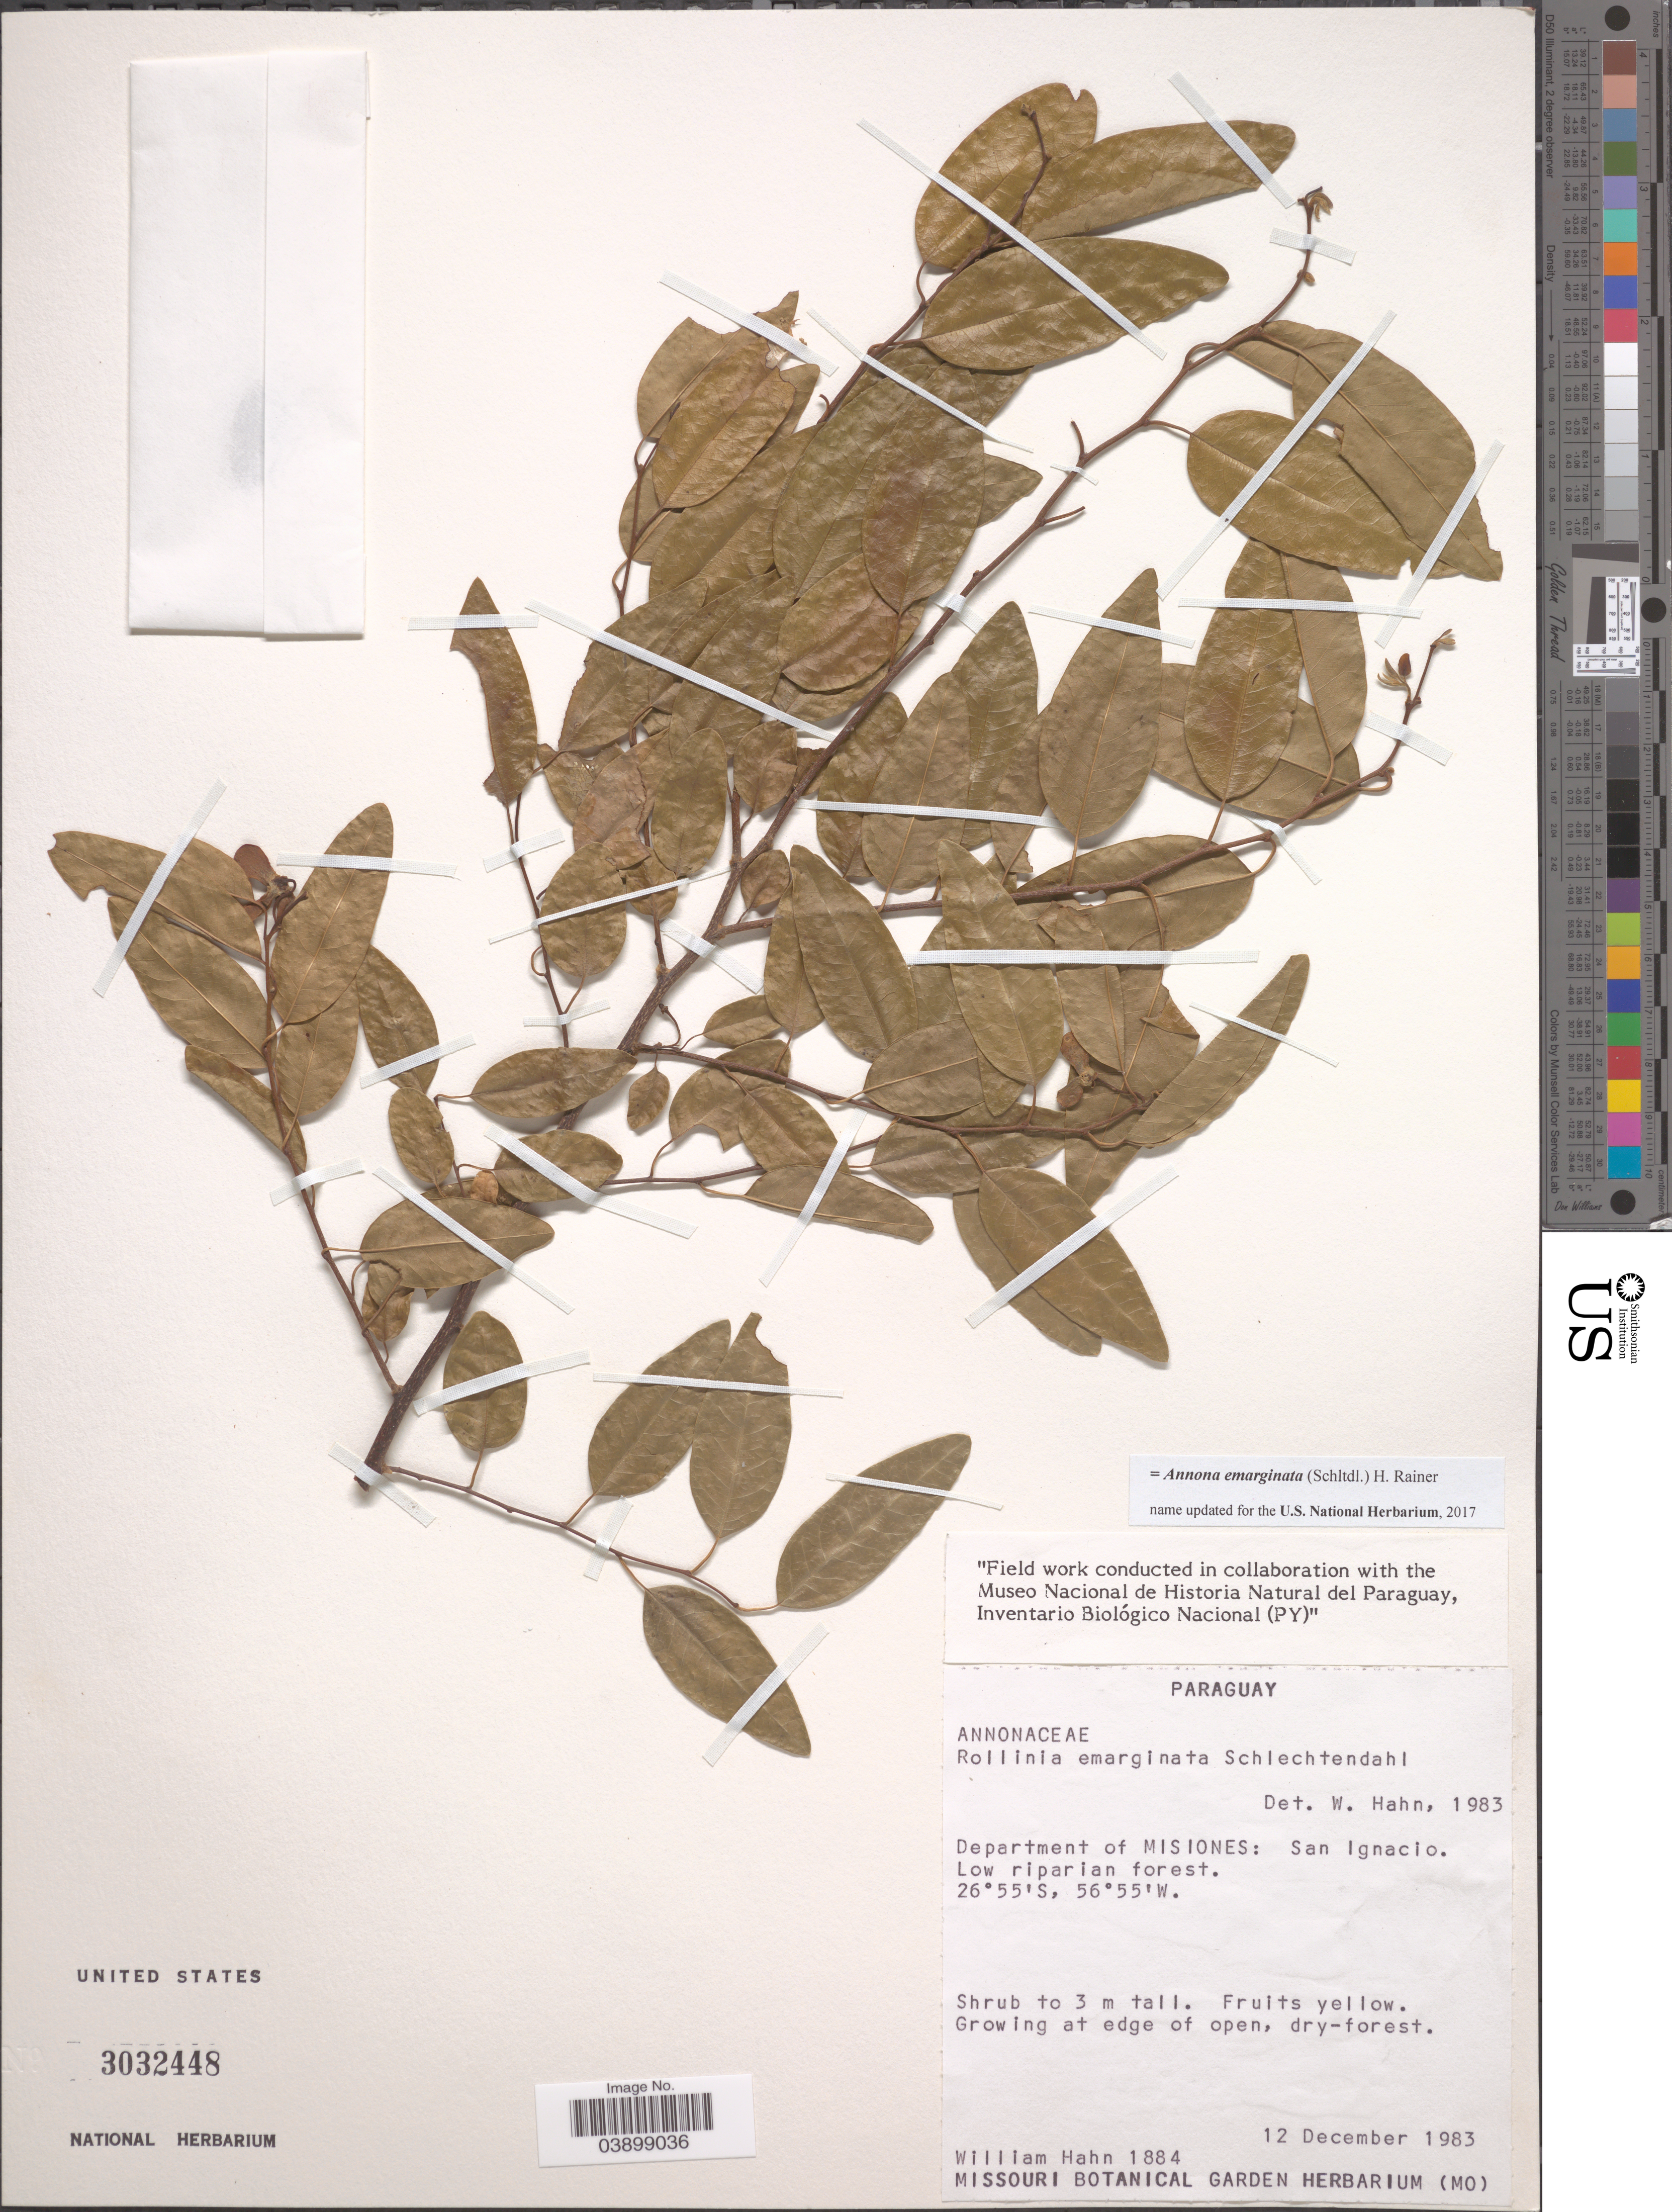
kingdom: Plantae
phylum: Tracheophyta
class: Magnoliopsida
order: Magnoliales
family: Annonaceae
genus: Annona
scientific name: Annona emarginata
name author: (Schltdl.) H. Rainer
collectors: W. Hahn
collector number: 1884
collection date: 1983-12-12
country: Paraguay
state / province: Misiones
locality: Department of Misiones: San Ignacio.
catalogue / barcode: US 3032448